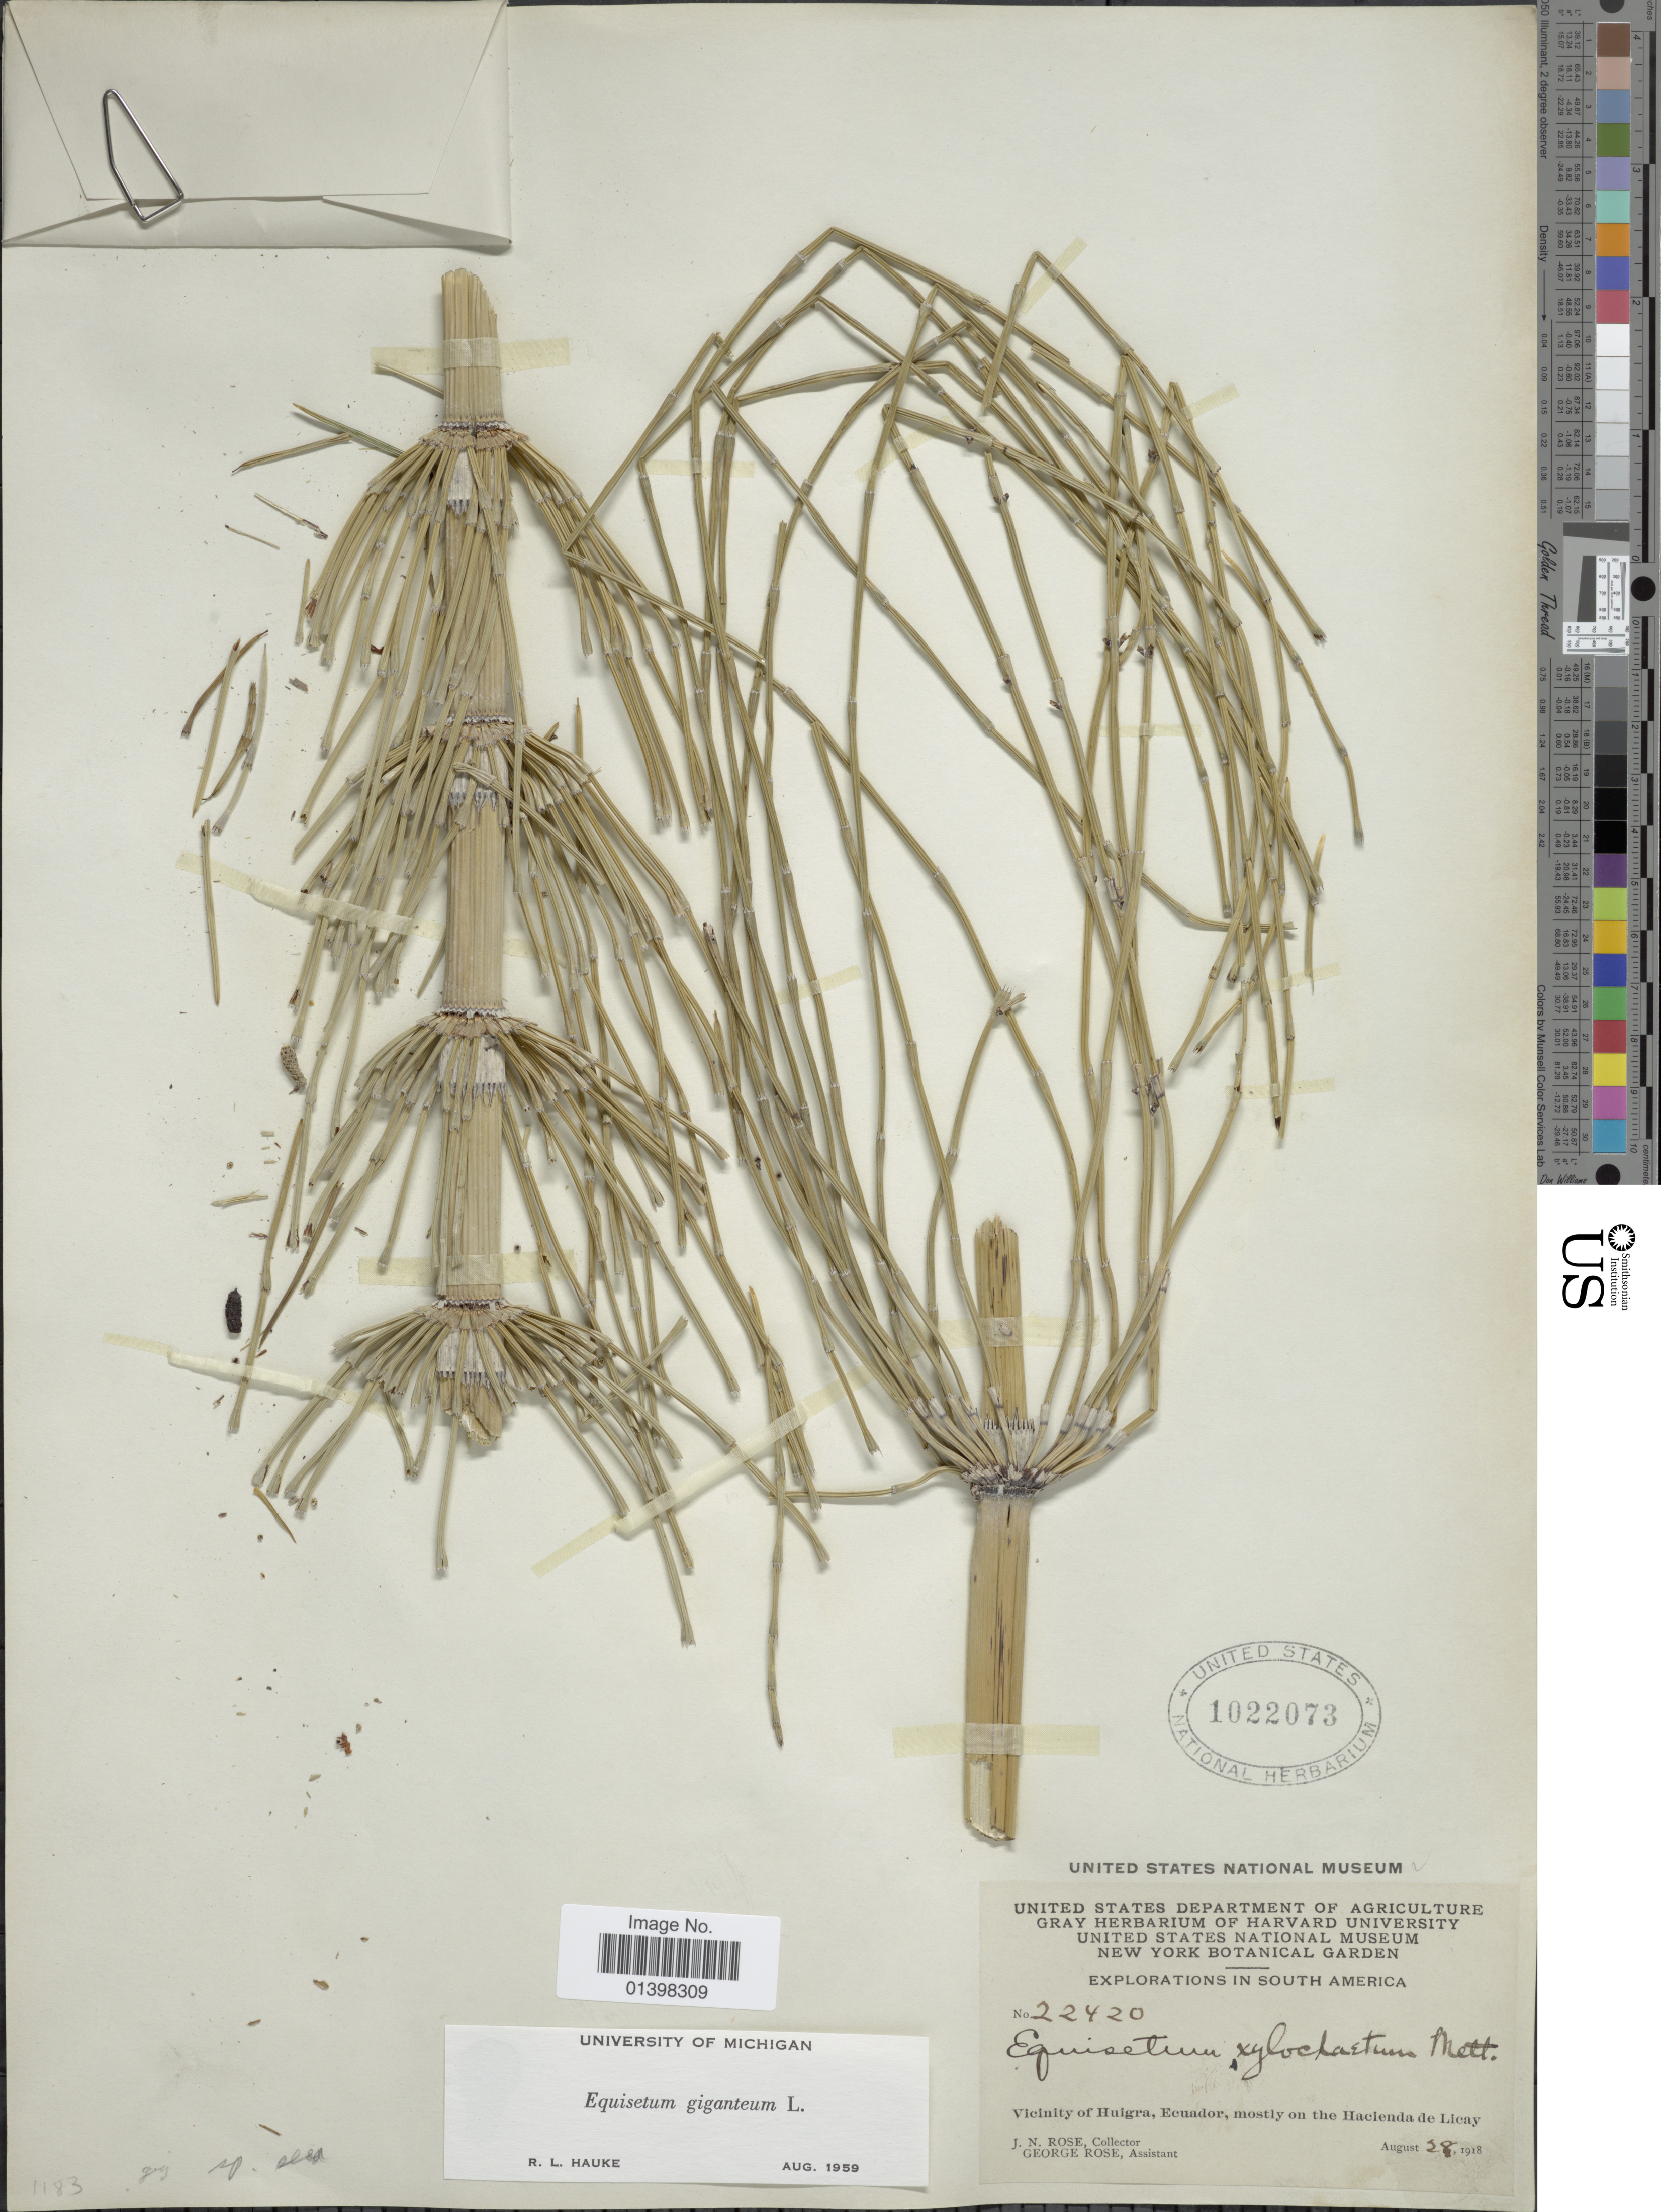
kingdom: Plantae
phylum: Tracheophyta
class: Polypodiopsida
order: Equisetales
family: Equisetaceae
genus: Equisetum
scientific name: Equisetum giganteum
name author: L.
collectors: J. N. Rose & G. Rose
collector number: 22420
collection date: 1918-08-28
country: Ecuador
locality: Vicinity of Huigra, mostly on the Hacienda de Licay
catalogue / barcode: US 1022073